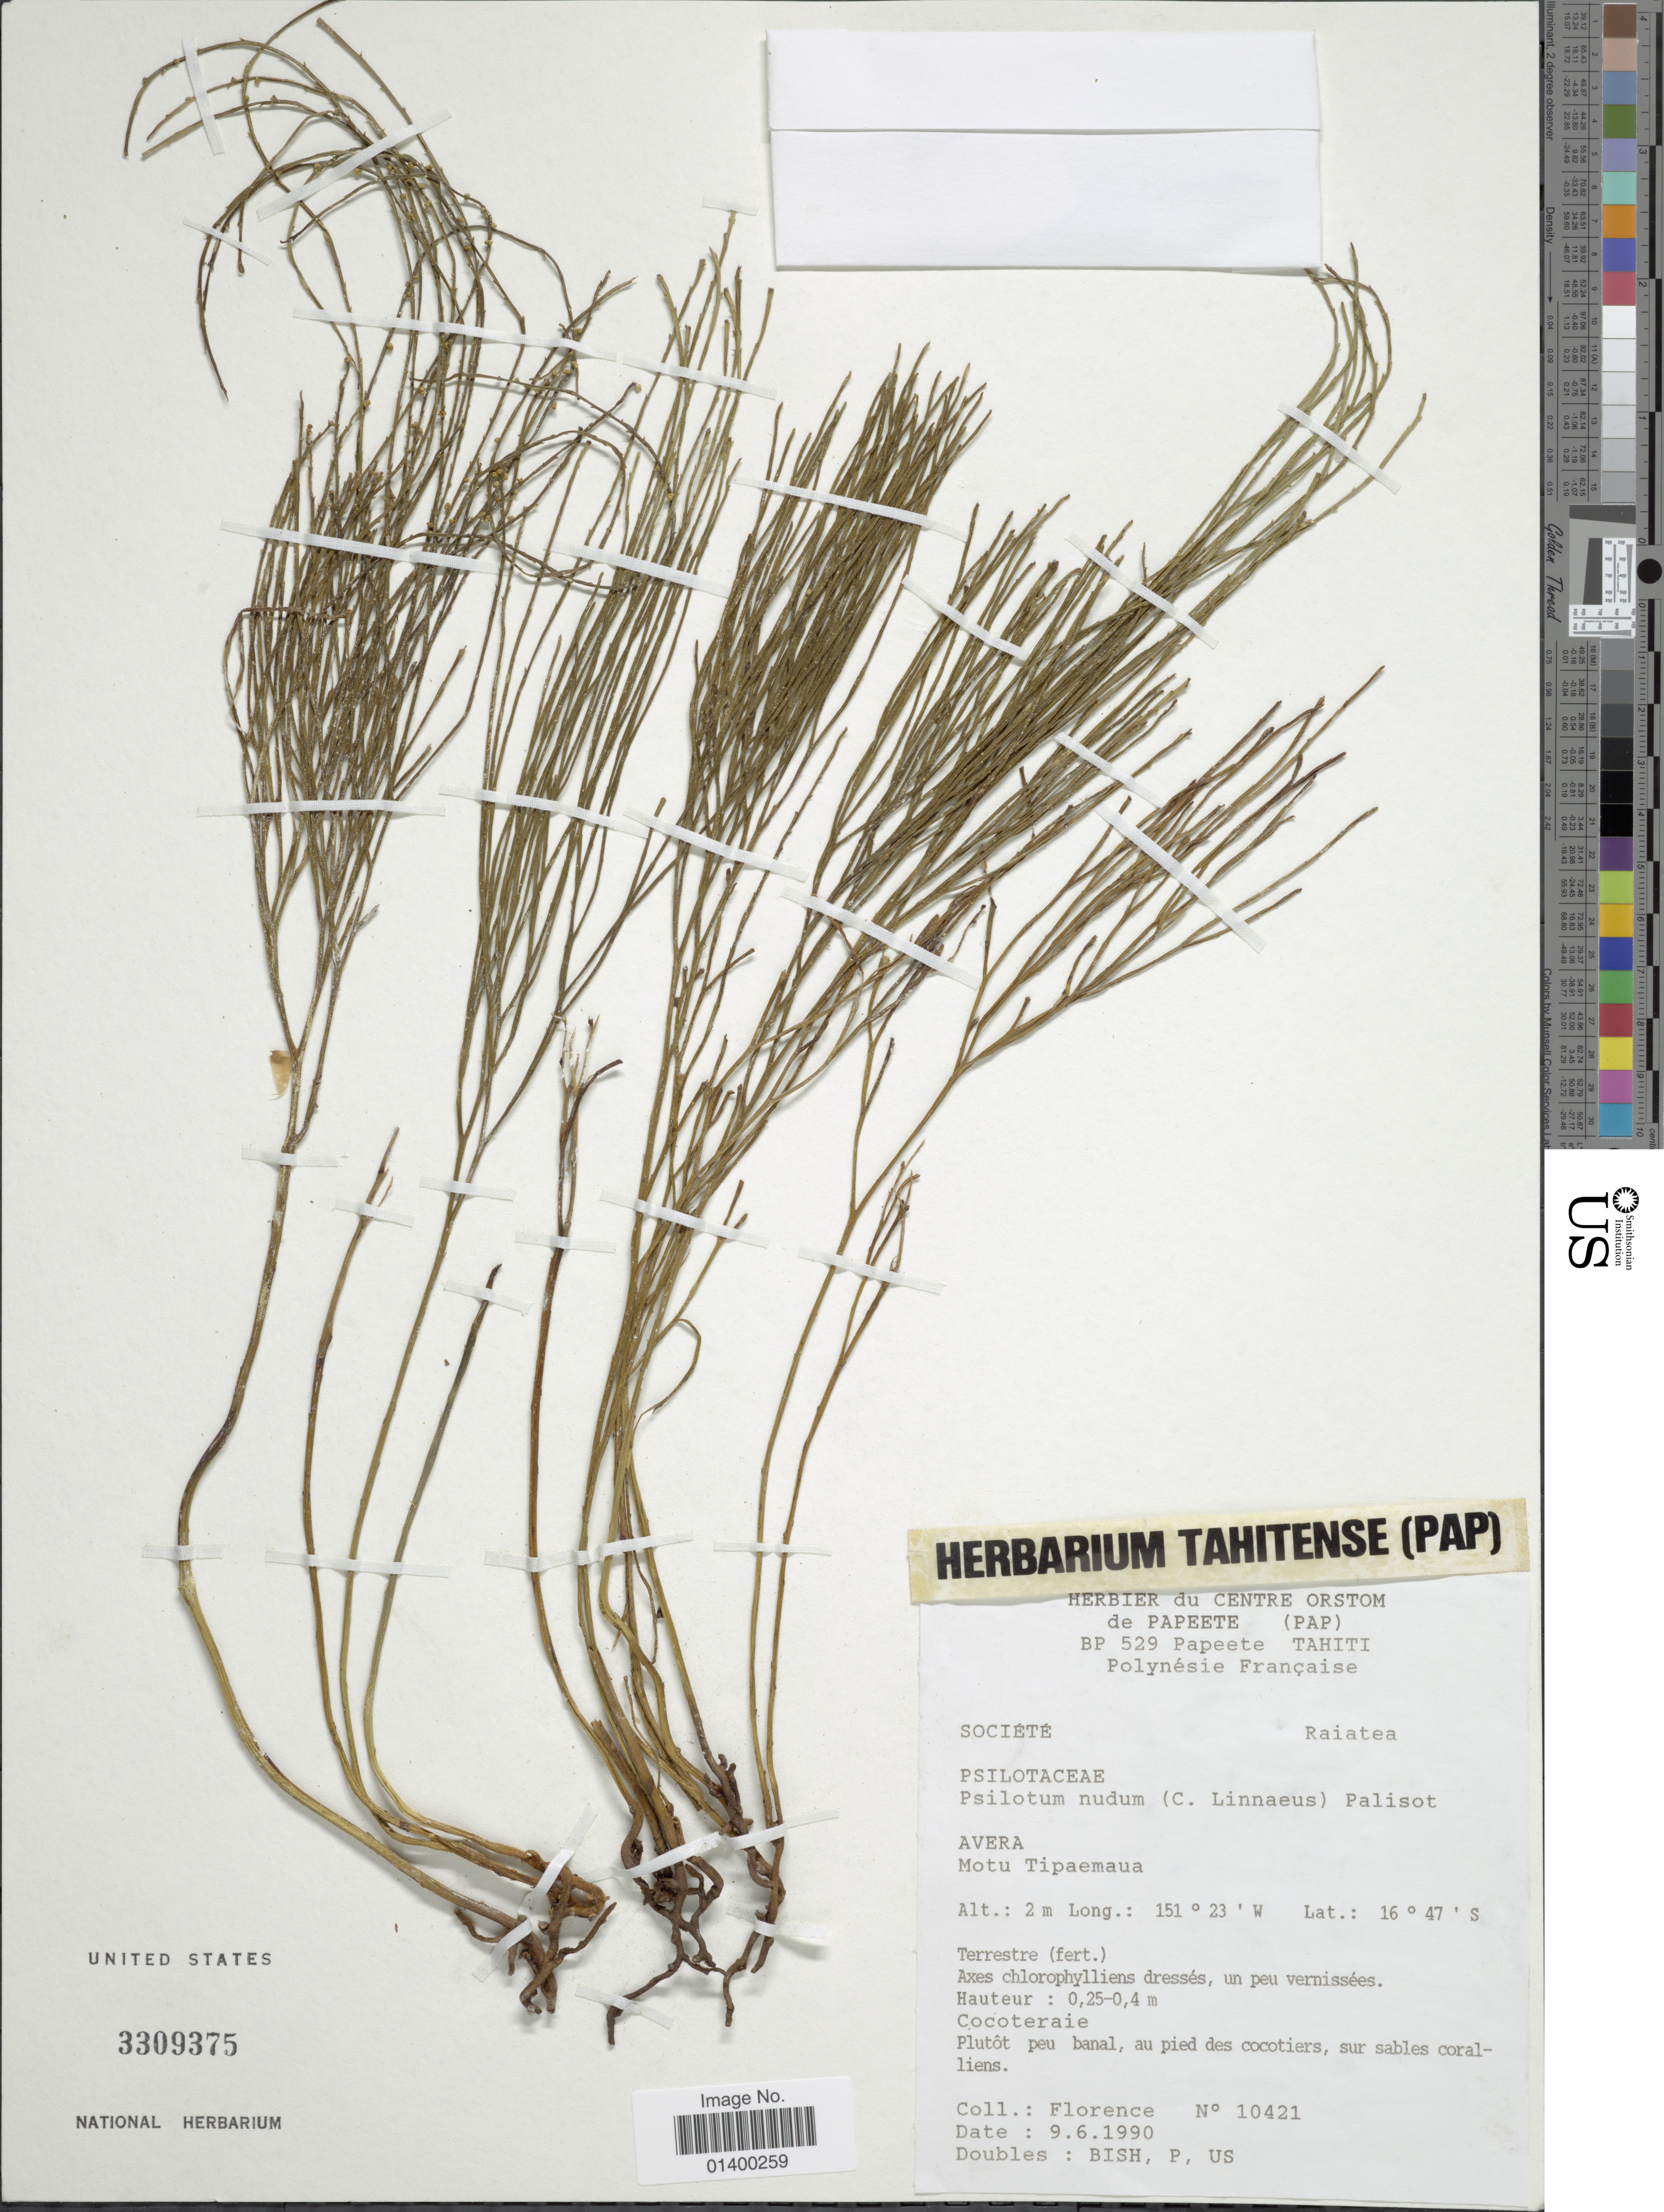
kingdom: Plantae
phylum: Tracheophyta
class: Polypodiopsida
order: Psilotales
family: Psilotaceae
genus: Psilotum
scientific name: Psilotum nudum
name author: (L.) P. Beauv.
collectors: -. Florence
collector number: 10421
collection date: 1990-06-09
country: French Polynesia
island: Raiatea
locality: Societe Raiatea, Avera, Motu Tipaemaua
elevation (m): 2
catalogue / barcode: US 3309375